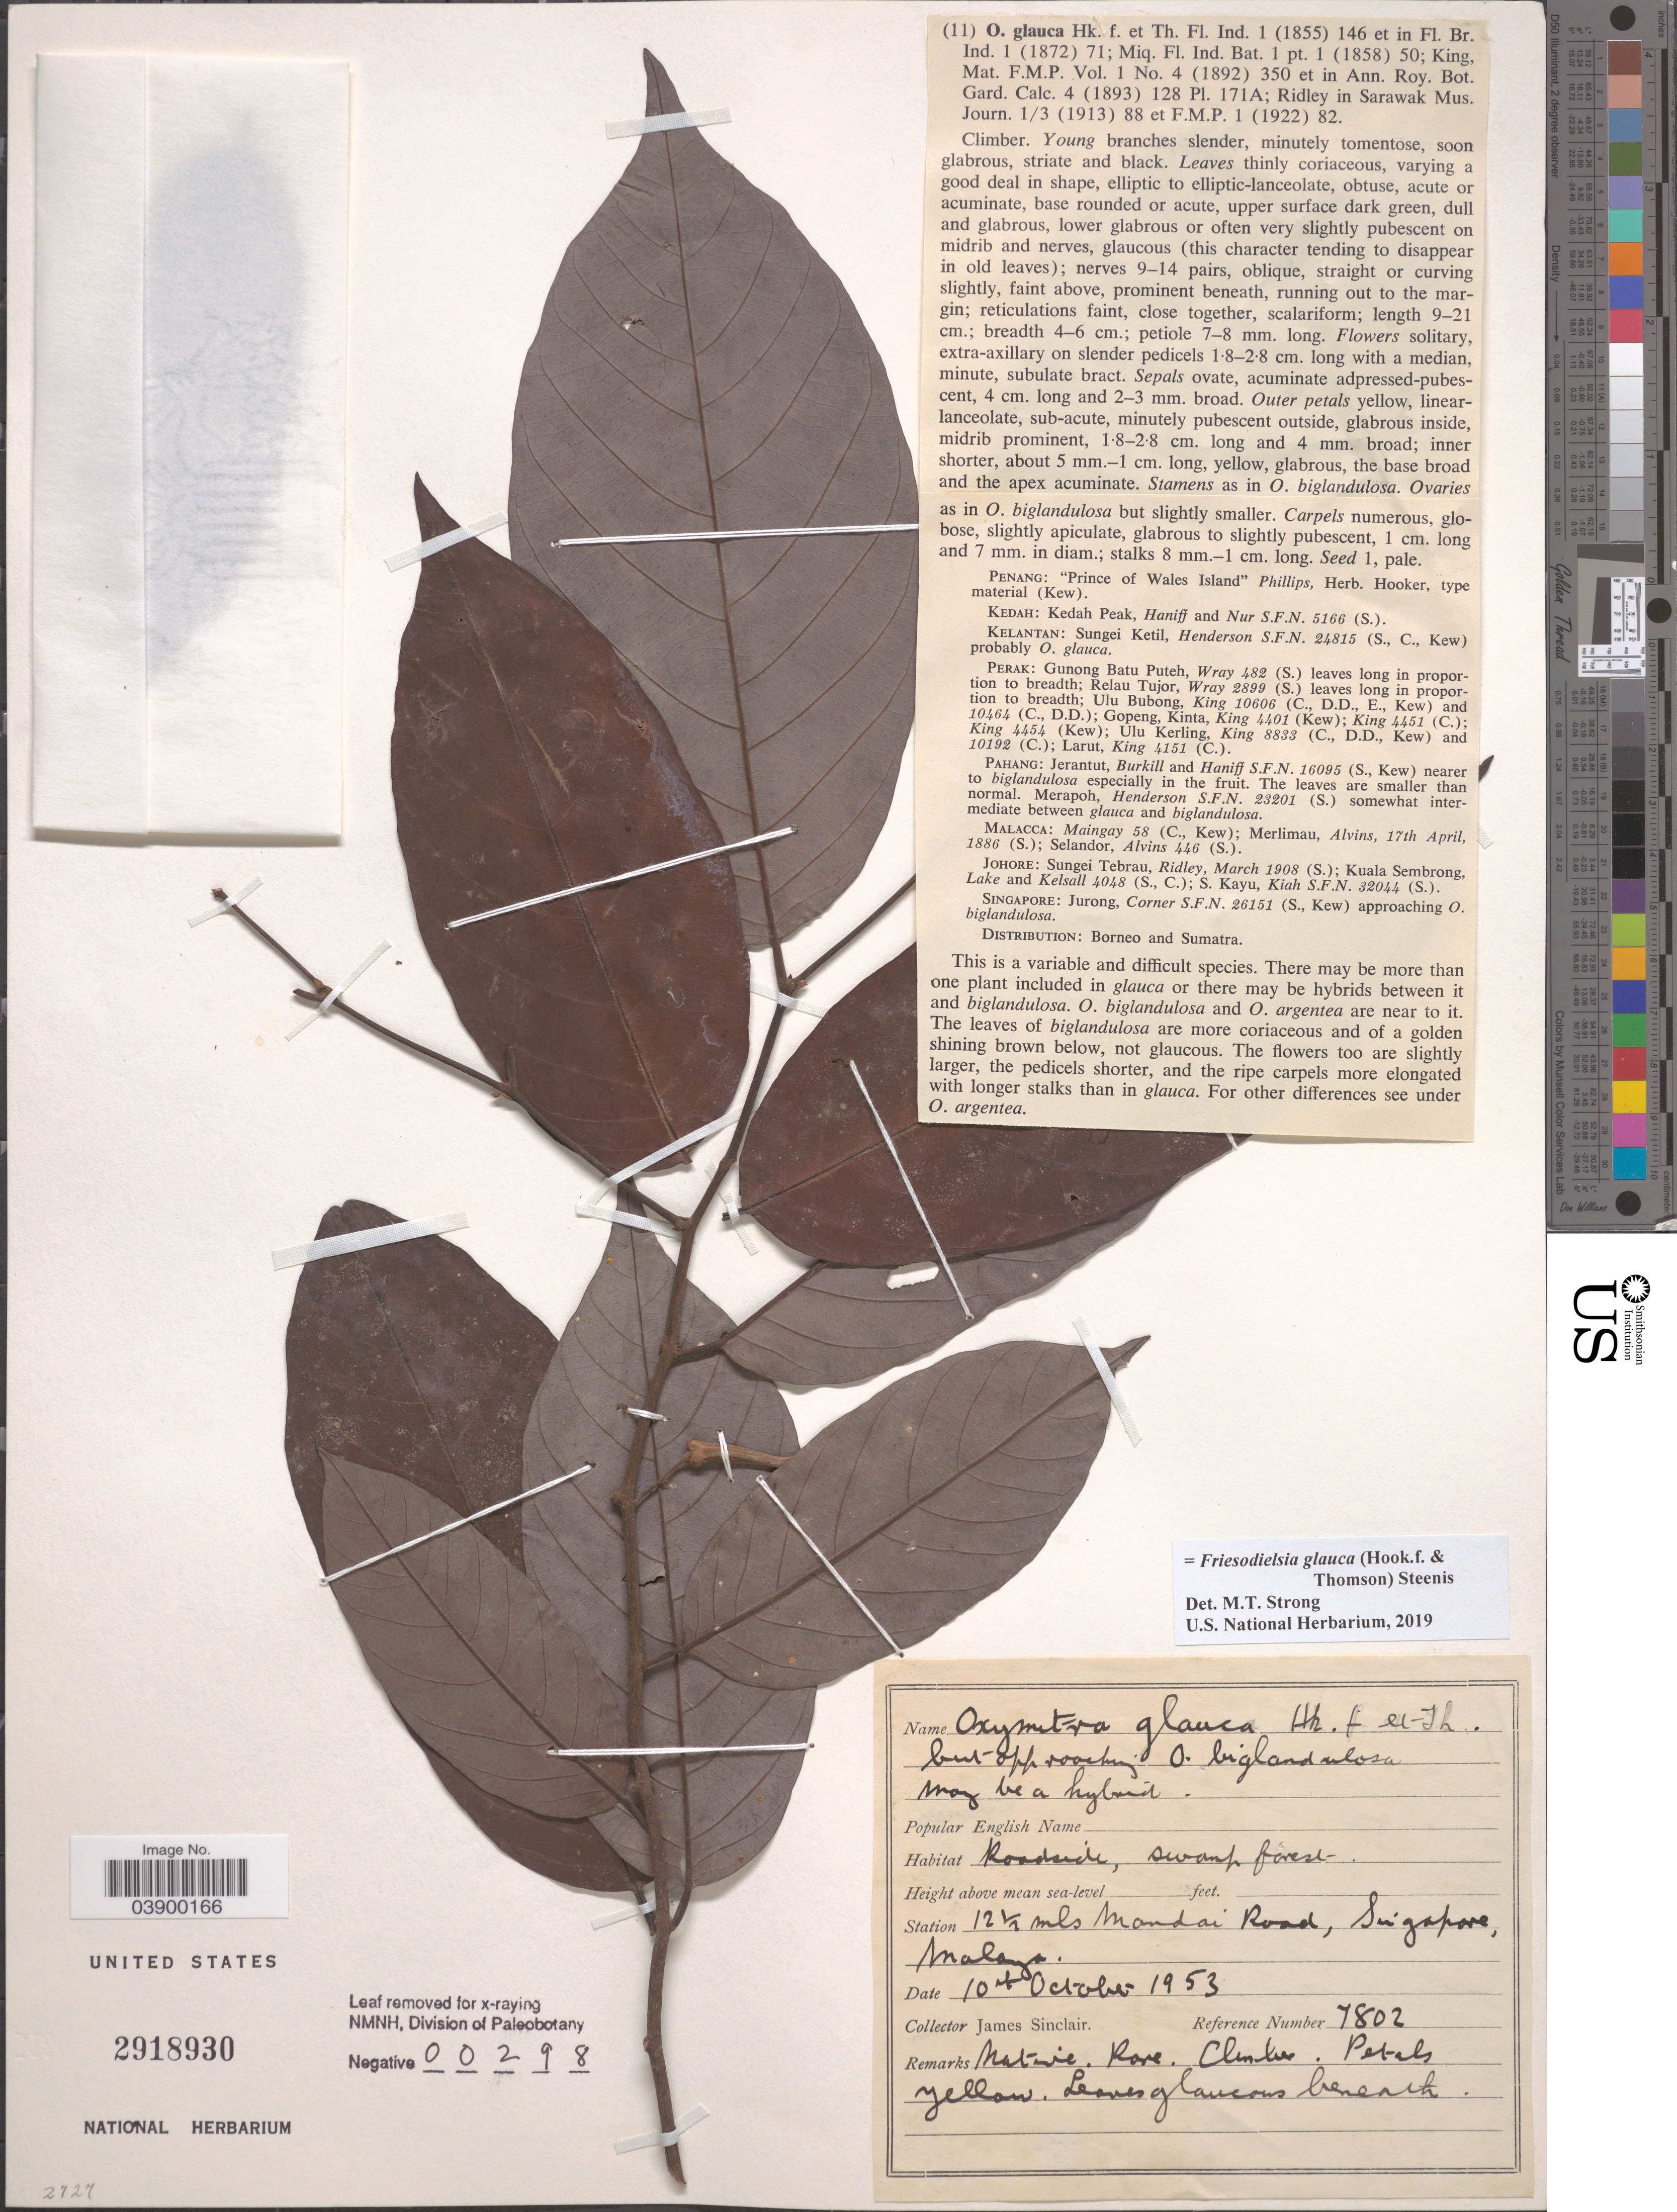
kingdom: Plantae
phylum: Tracheophyta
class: Magnoliopsida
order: Magnoliales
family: Annonaceae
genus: Friesodielsia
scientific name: Friesodielsia glauca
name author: Hook. f. & Thoms.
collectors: J. Sinclair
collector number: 7802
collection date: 1953-10-10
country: Singapore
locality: Station 12½ mls Mandai Road, Malaya.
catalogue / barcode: US 2918930